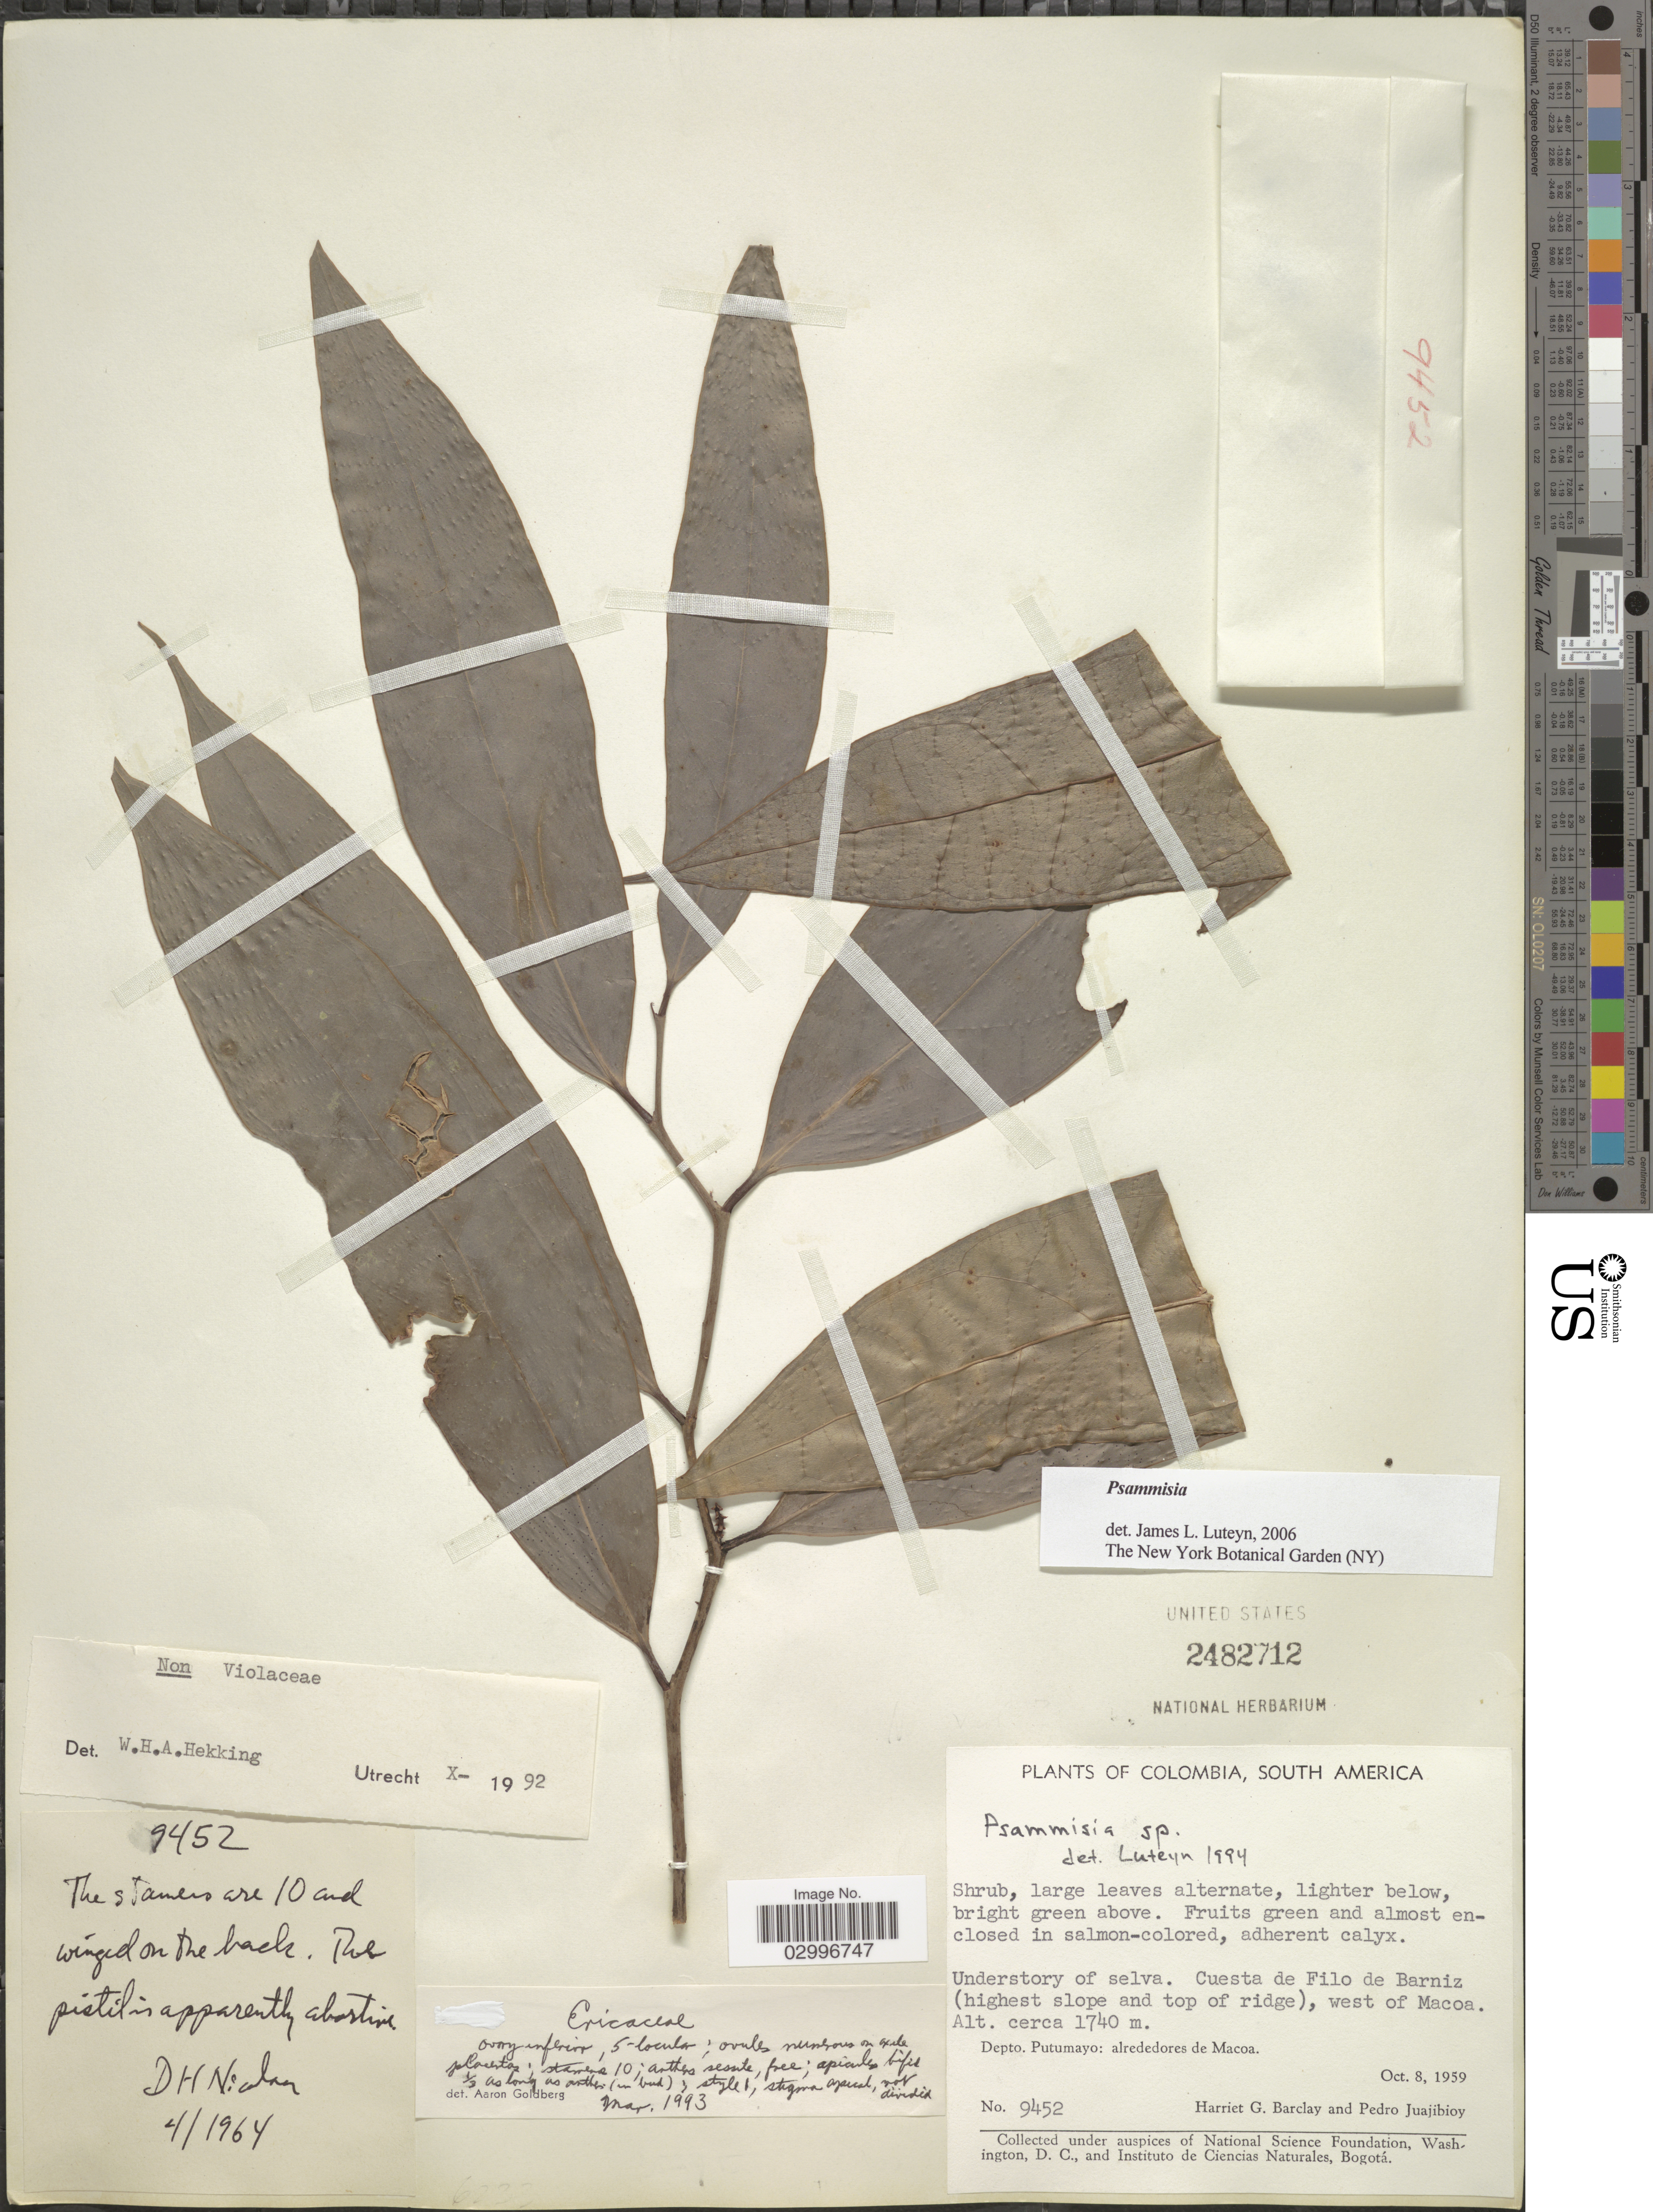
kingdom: Plantae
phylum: Tracheophyta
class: Magnoliopsida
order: Ericales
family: Ericaceae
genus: Psammisia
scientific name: Psammisia sp.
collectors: H. G. Barclay & P. Juajibioy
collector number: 9452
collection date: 1959-10-08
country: Colombia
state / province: Putumayo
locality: Cuesta de Filo de Barniz (highest slopes and top of ridge), west of Macoa. Dept. Putumayo: alredores de Macoa. Dept. Putumayo: alredores de Macoa.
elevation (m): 1740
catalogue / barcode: US 2482712